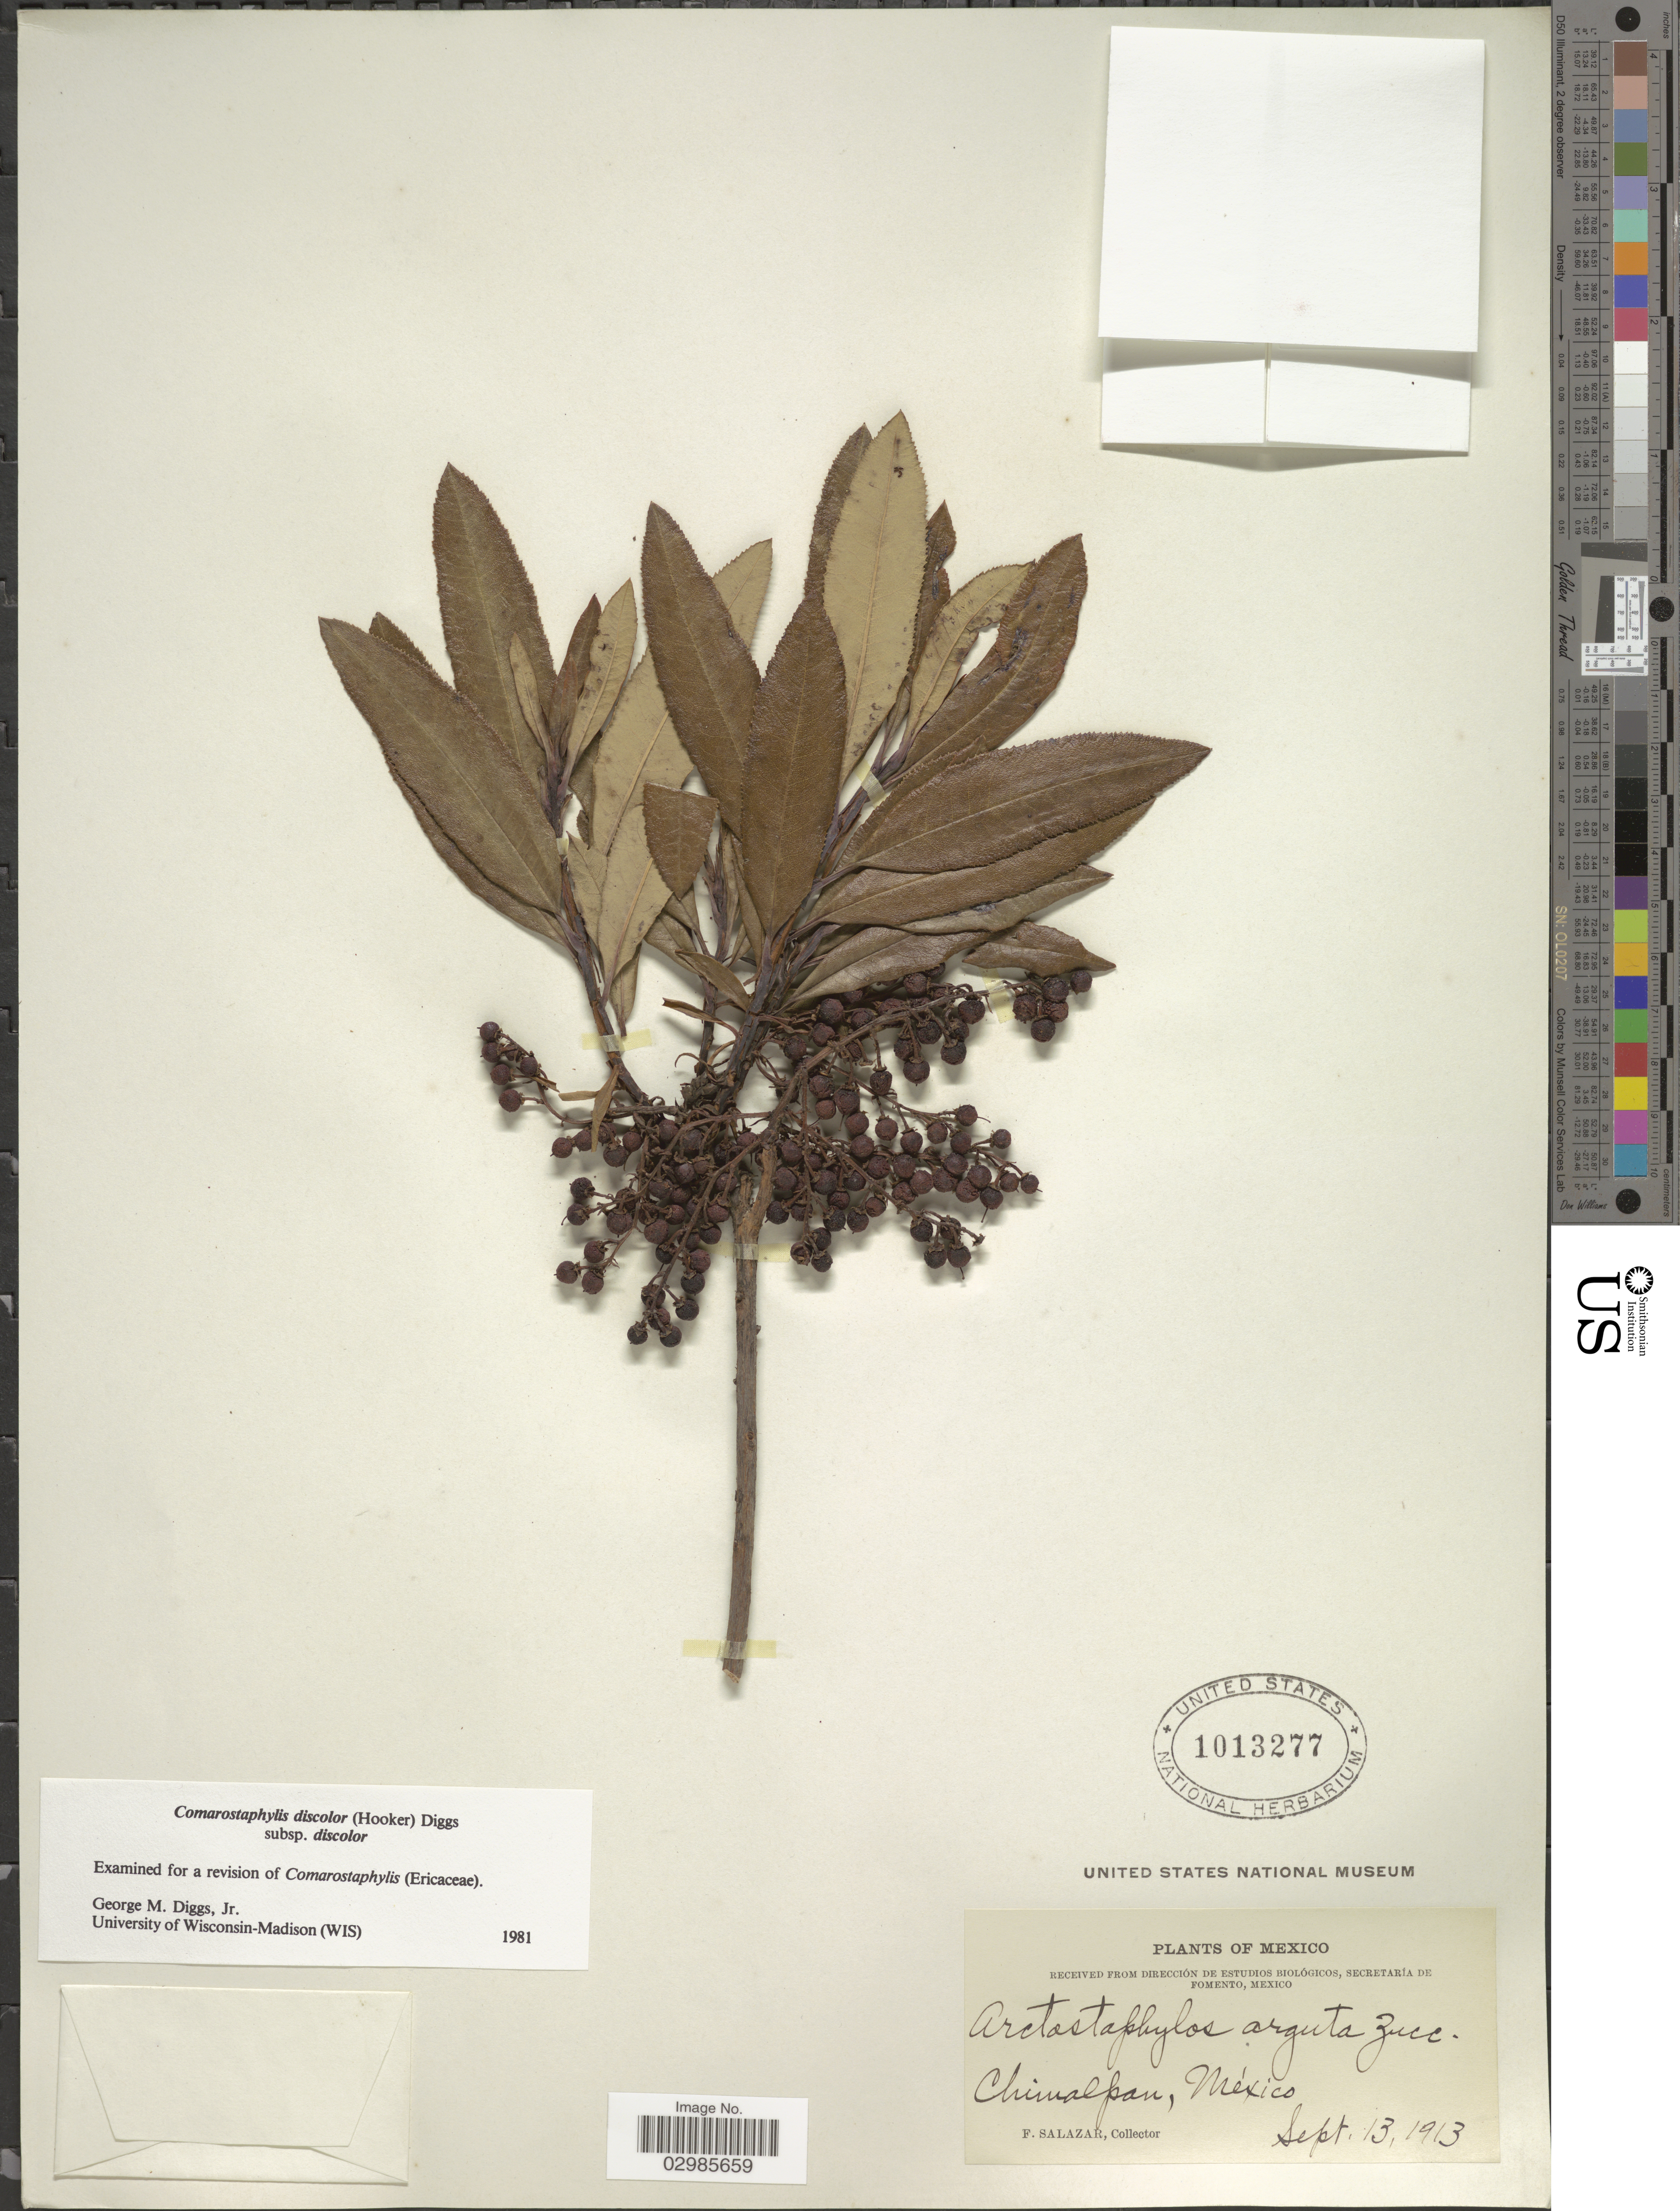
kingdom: Plantae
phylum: Tracheophyta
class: Magnoliopsida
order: Ericales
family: Ericaceae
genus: Comarostaphylis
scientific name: Comarostaphylis discolor subsp. discolor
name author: (Hook.) Diggs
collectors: F. Salazar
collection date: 1913-09-13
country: Mexico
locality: Chimalpan, México.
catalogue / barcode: US 1013277